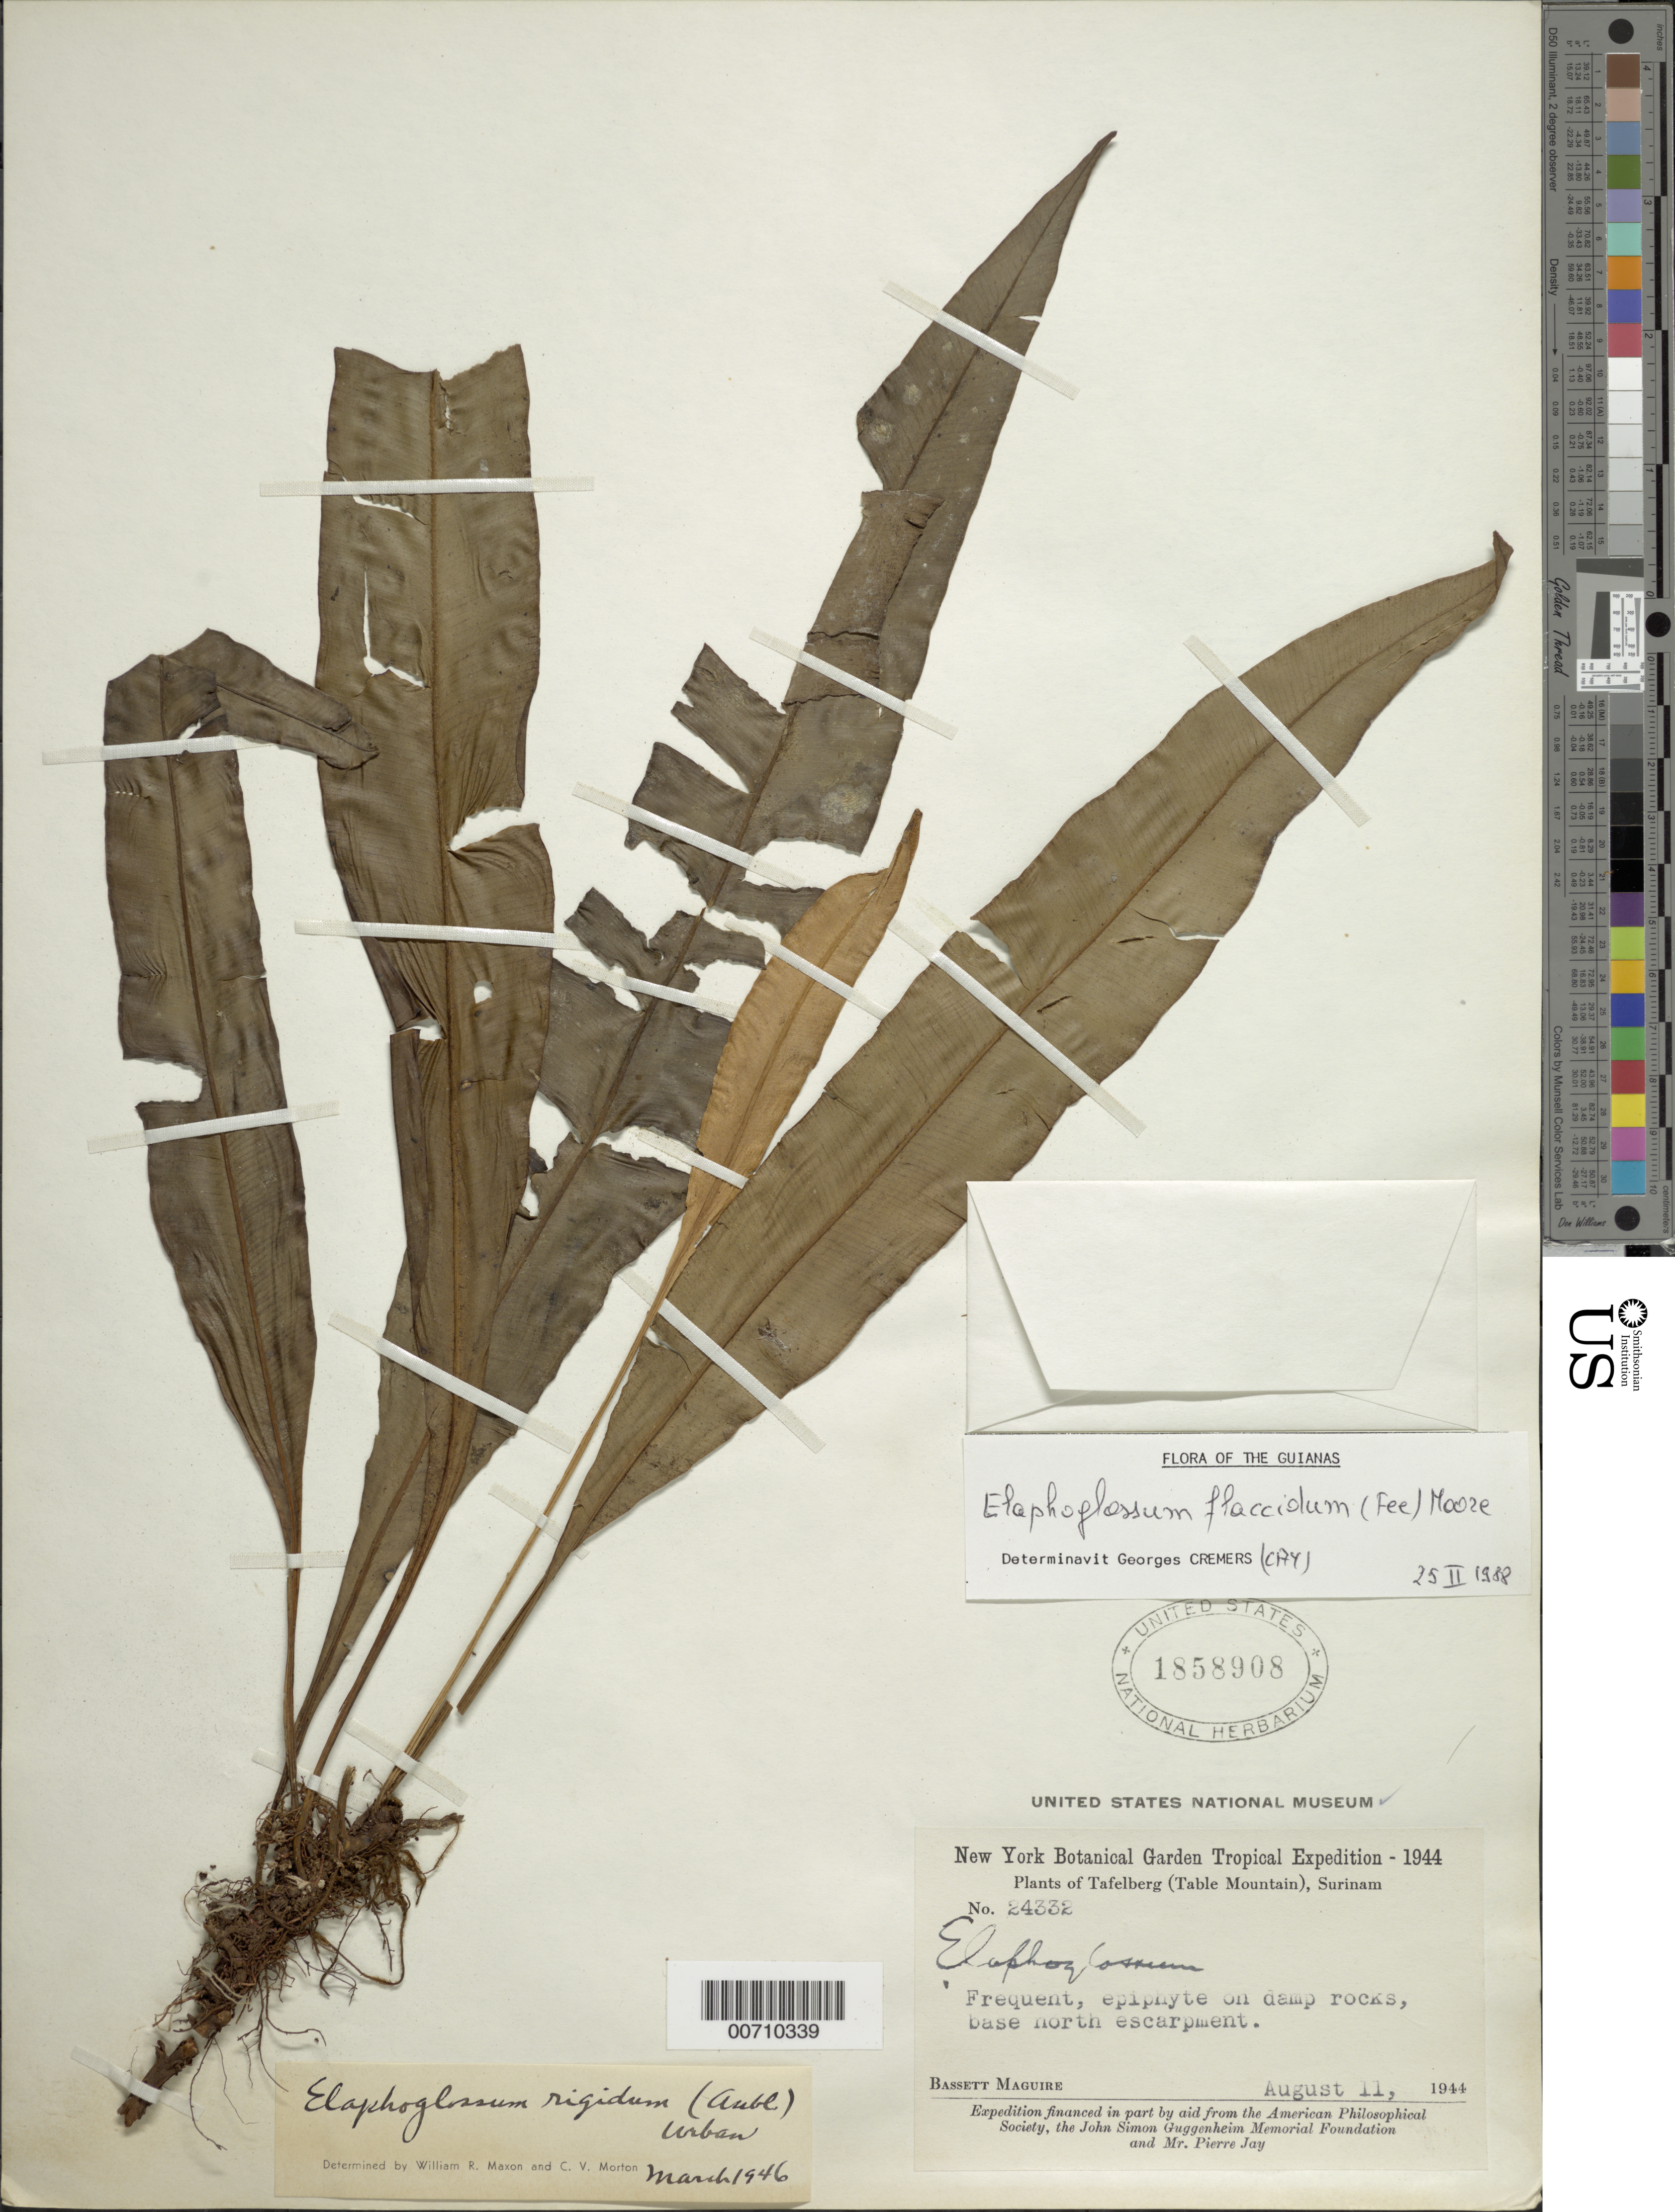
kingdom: Plantae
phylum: Tracheophyta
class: Polypodiopsida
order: Polypodiales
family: Dryopteridaceae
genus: Elaphoglossum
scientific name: Elaphoglossum flaccidum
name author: (Fée) T. Moore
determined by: Cremers, Georges A.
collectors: B. Maguire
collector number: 24332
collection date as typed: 11-Aug-44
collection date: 1944-08-11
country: Suriname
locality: Tafelberg (Table Mountain), north escarpment base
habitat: Base of escarpment, damp rocks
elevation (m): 390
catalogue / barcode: US 1858908